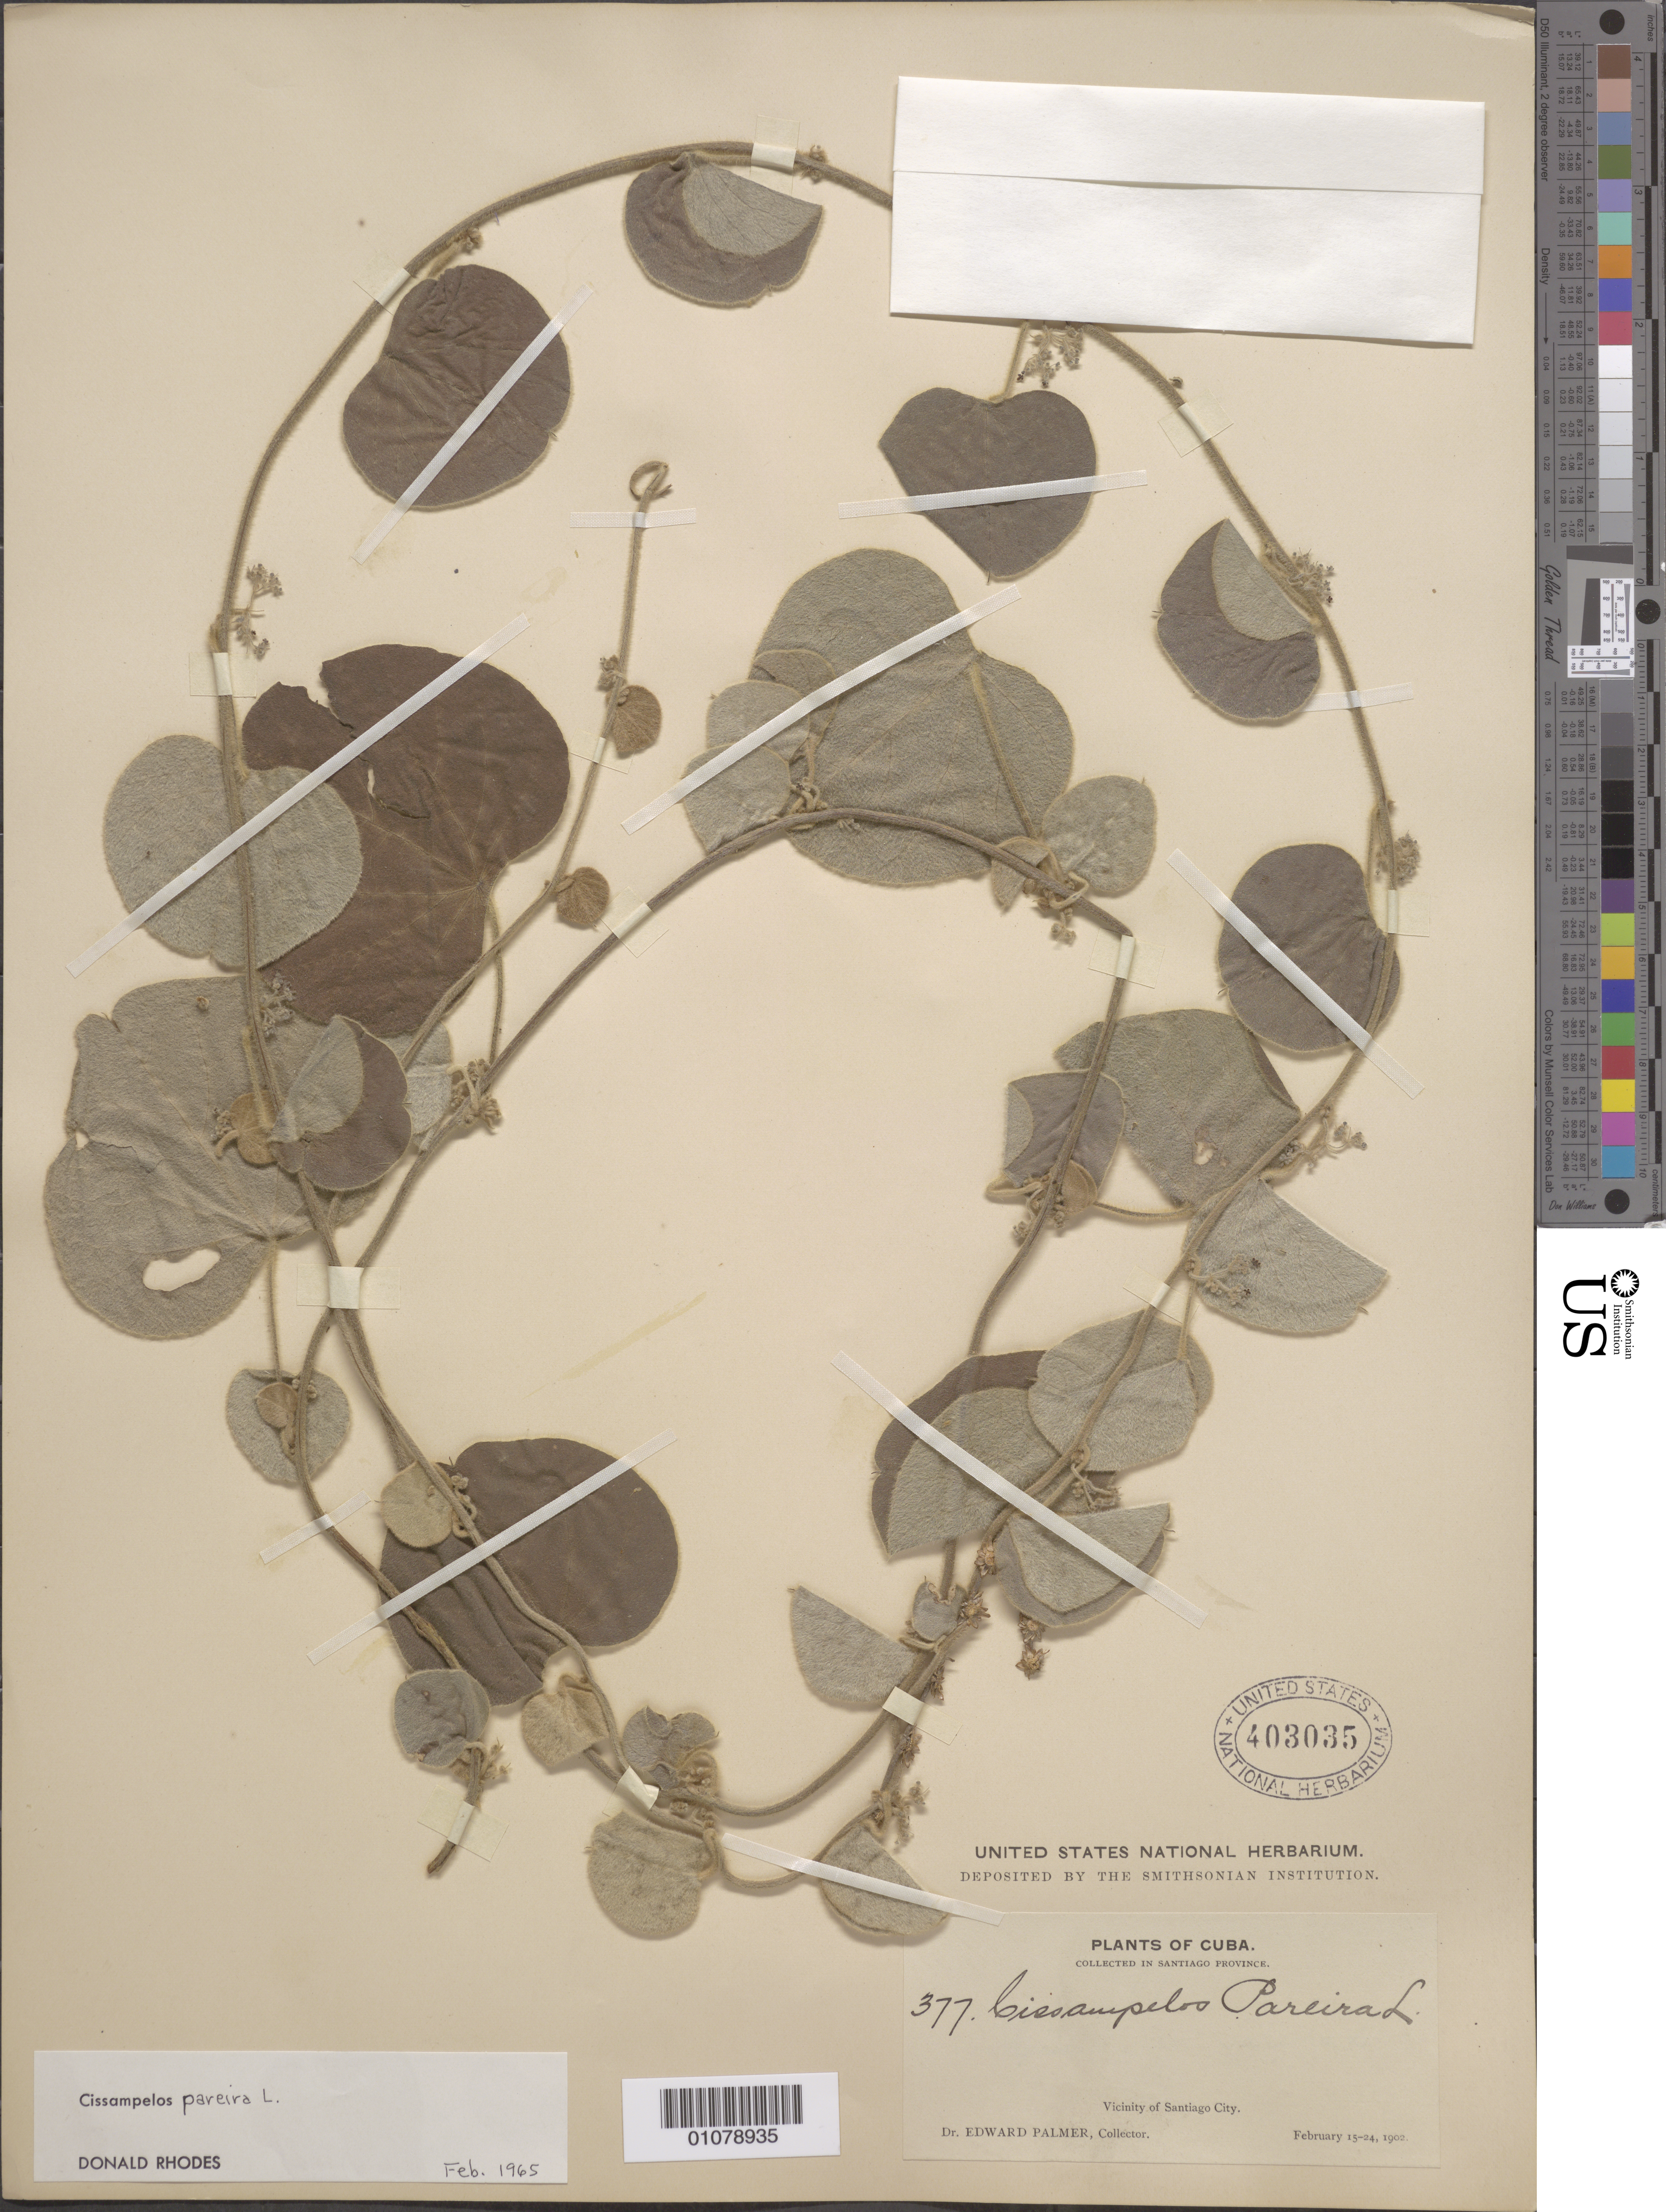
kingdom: Plantae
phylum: Tracheophyta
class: Magnoliopsida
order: Ranunculales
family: Menispermaceae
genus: Cissampelos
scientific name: Cissampelos pareira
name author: L.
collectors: E. Palmer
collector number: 377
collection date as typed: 15 Feb 1902 to 24 Feb 1902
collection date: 1902-02-15/1902-02-24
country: Cuba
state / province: Santiago de Cuba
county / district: Santiago De Cuba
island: Cuba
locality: Vicinity of Santiago City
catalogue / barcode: US 403035